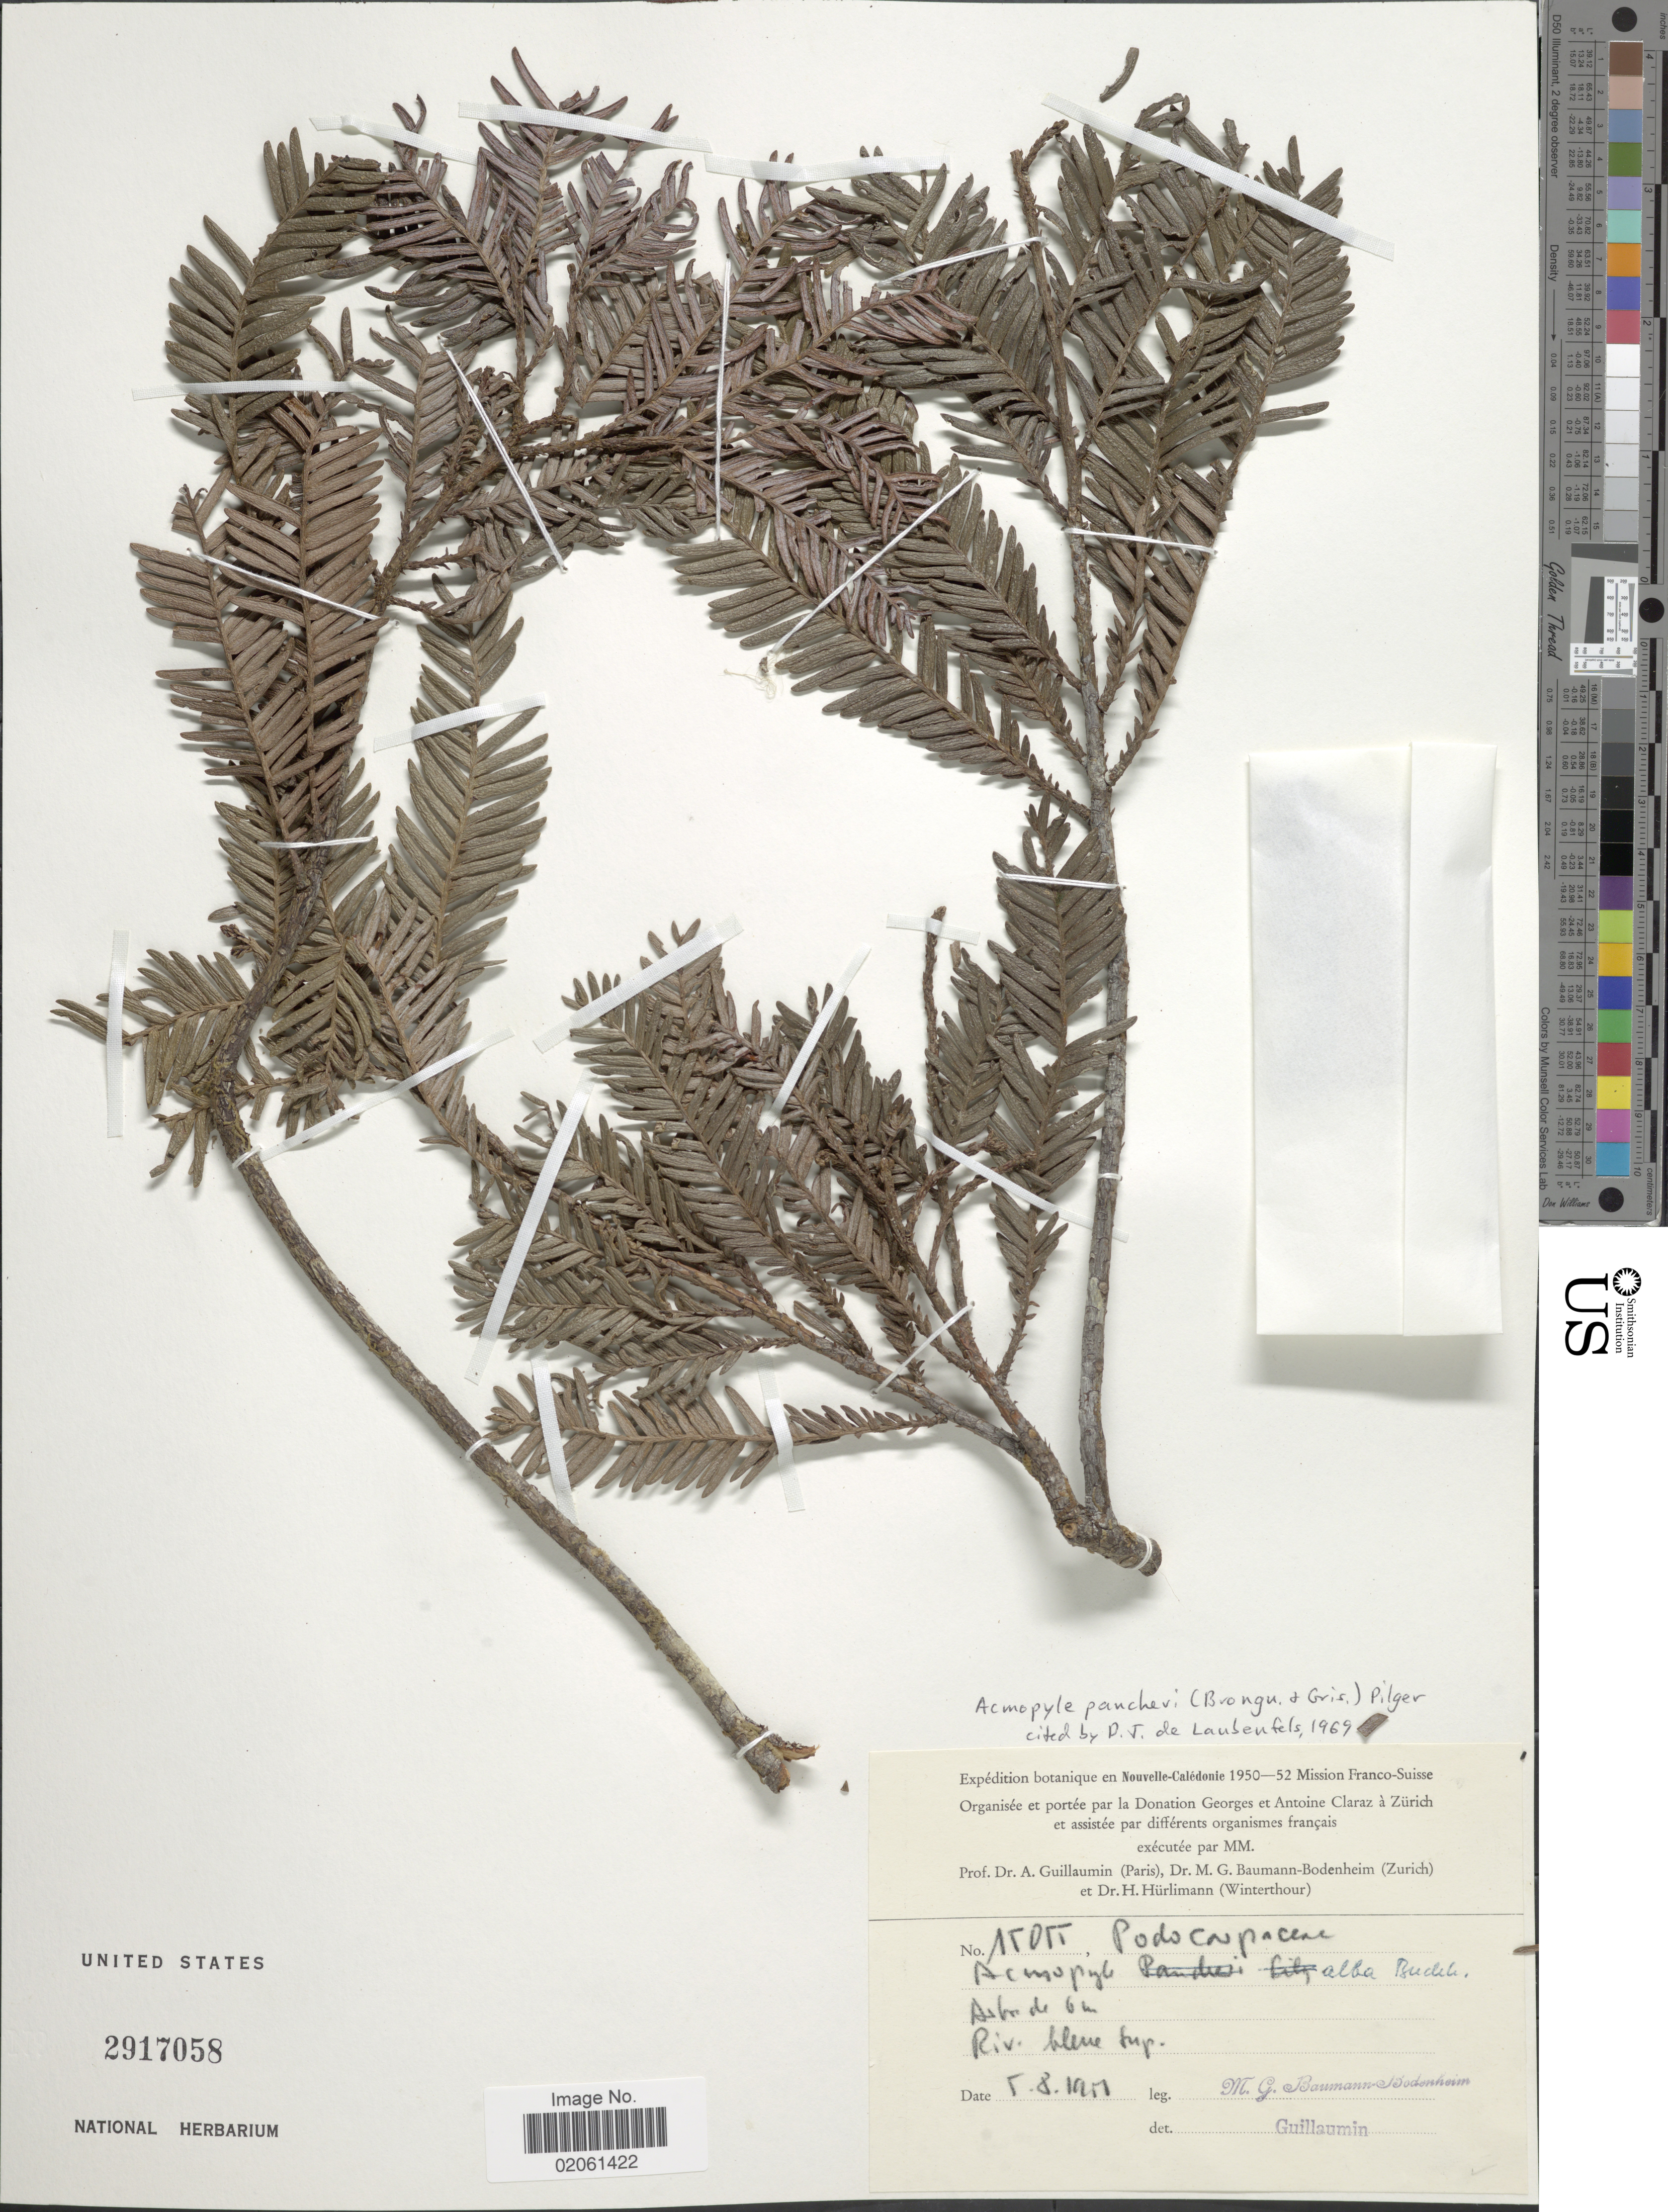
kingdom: Plantae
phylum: Tracheophyta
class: Pinopsida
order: Pinales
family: Podocarpaceae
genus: Acmopyle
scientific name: Acmopyle pancheri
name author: (Brongn. & Gris) Pilg.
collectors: M. G. Baumann-Bodenheim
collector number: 15055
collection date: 1951-08-05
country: New Caledonia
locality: Riv. blne twp. [interpreted]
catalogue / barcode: US 2917058